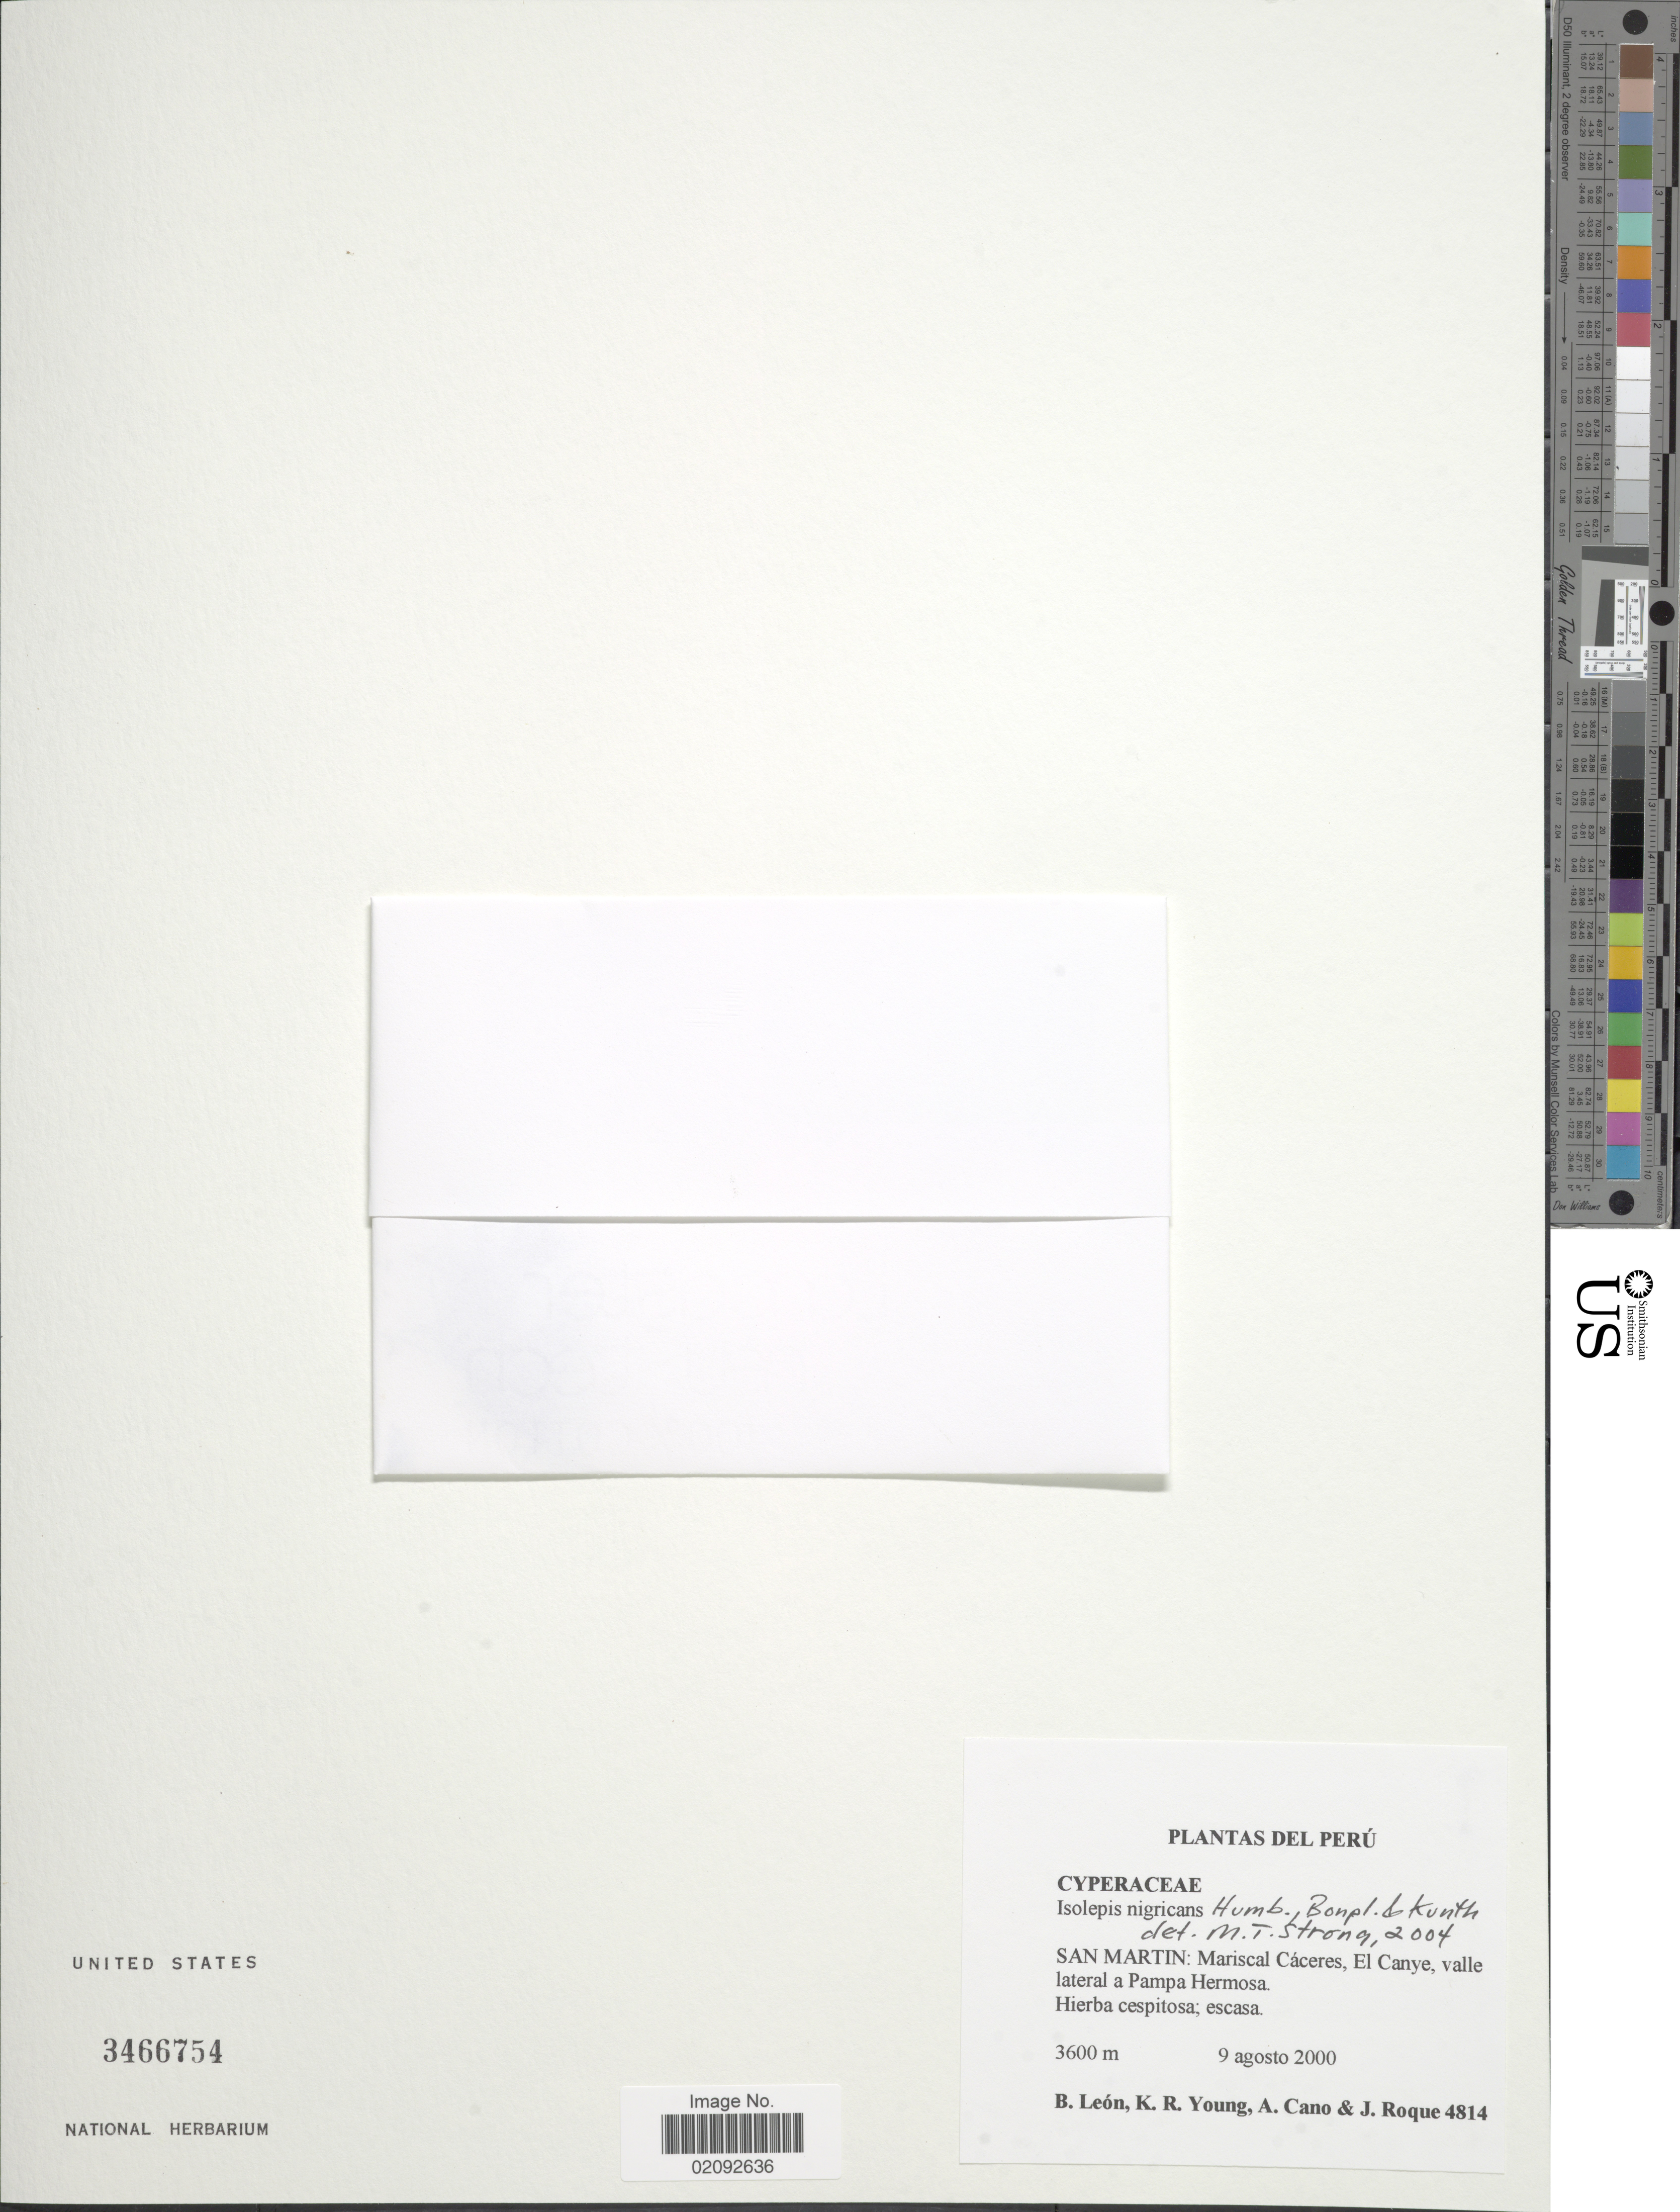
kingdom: Plantae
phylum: Tracheophyta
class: Liliopsida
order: Poales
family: Cyperaceae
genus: Isolepis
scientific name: Isolepis nigricans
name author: Kunth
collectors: B. León, K. Young, A. Cano & J. Roque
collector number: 4814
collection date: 2000-08-09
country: Peru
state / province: San Martín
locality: Mariscal Cáceres, El Canye, valle lateral a Pampa Hermosa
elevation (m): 3600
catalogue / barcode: US 3466754